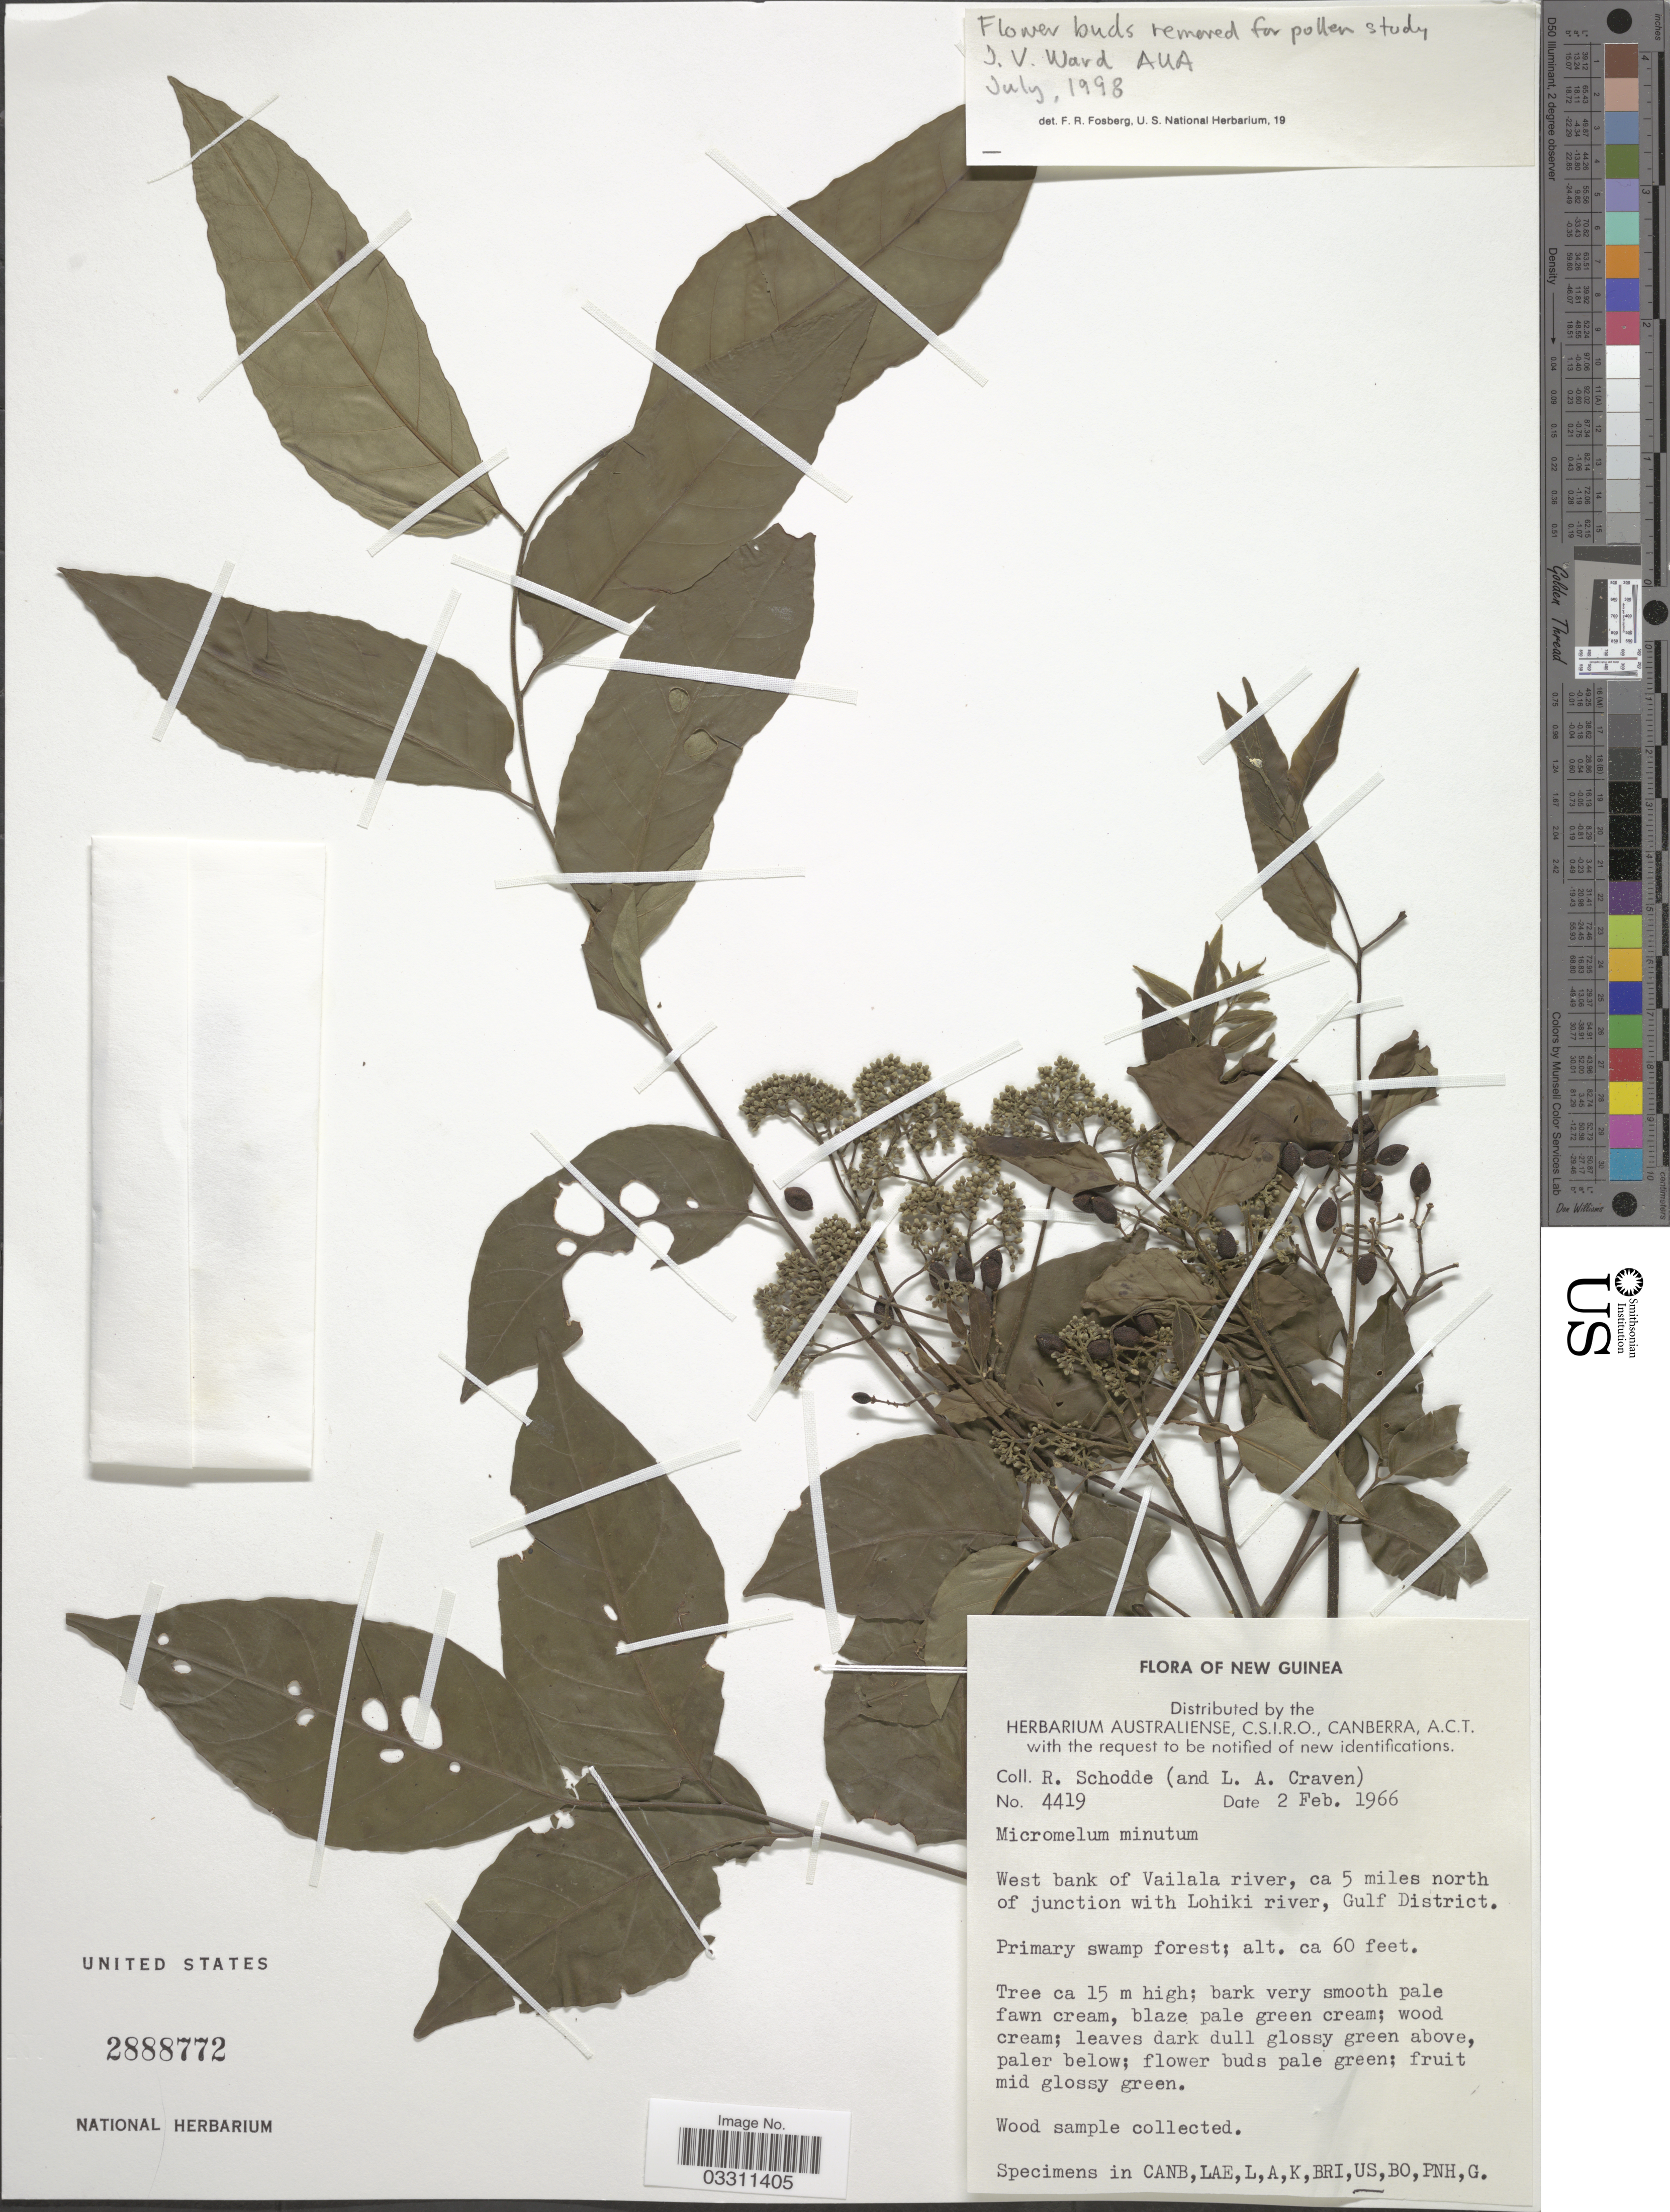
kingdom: Plantae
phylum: Tracheophyta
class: Magnoliopsida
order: Sapindales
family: Rutaceae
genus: Micromelum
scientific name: Micromelum minutum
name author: (G. Forst.) Wight & Arn.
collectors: R. Schodde & L. A. Craven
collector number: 4419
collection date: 1966-02-02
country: Papua New Guinea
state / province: Gulf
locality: New Guinea. West bank of Vailala river, ca 5 miles north of junction with Lohiki river, Gulf District.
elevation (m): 18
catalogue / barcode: US 2888772